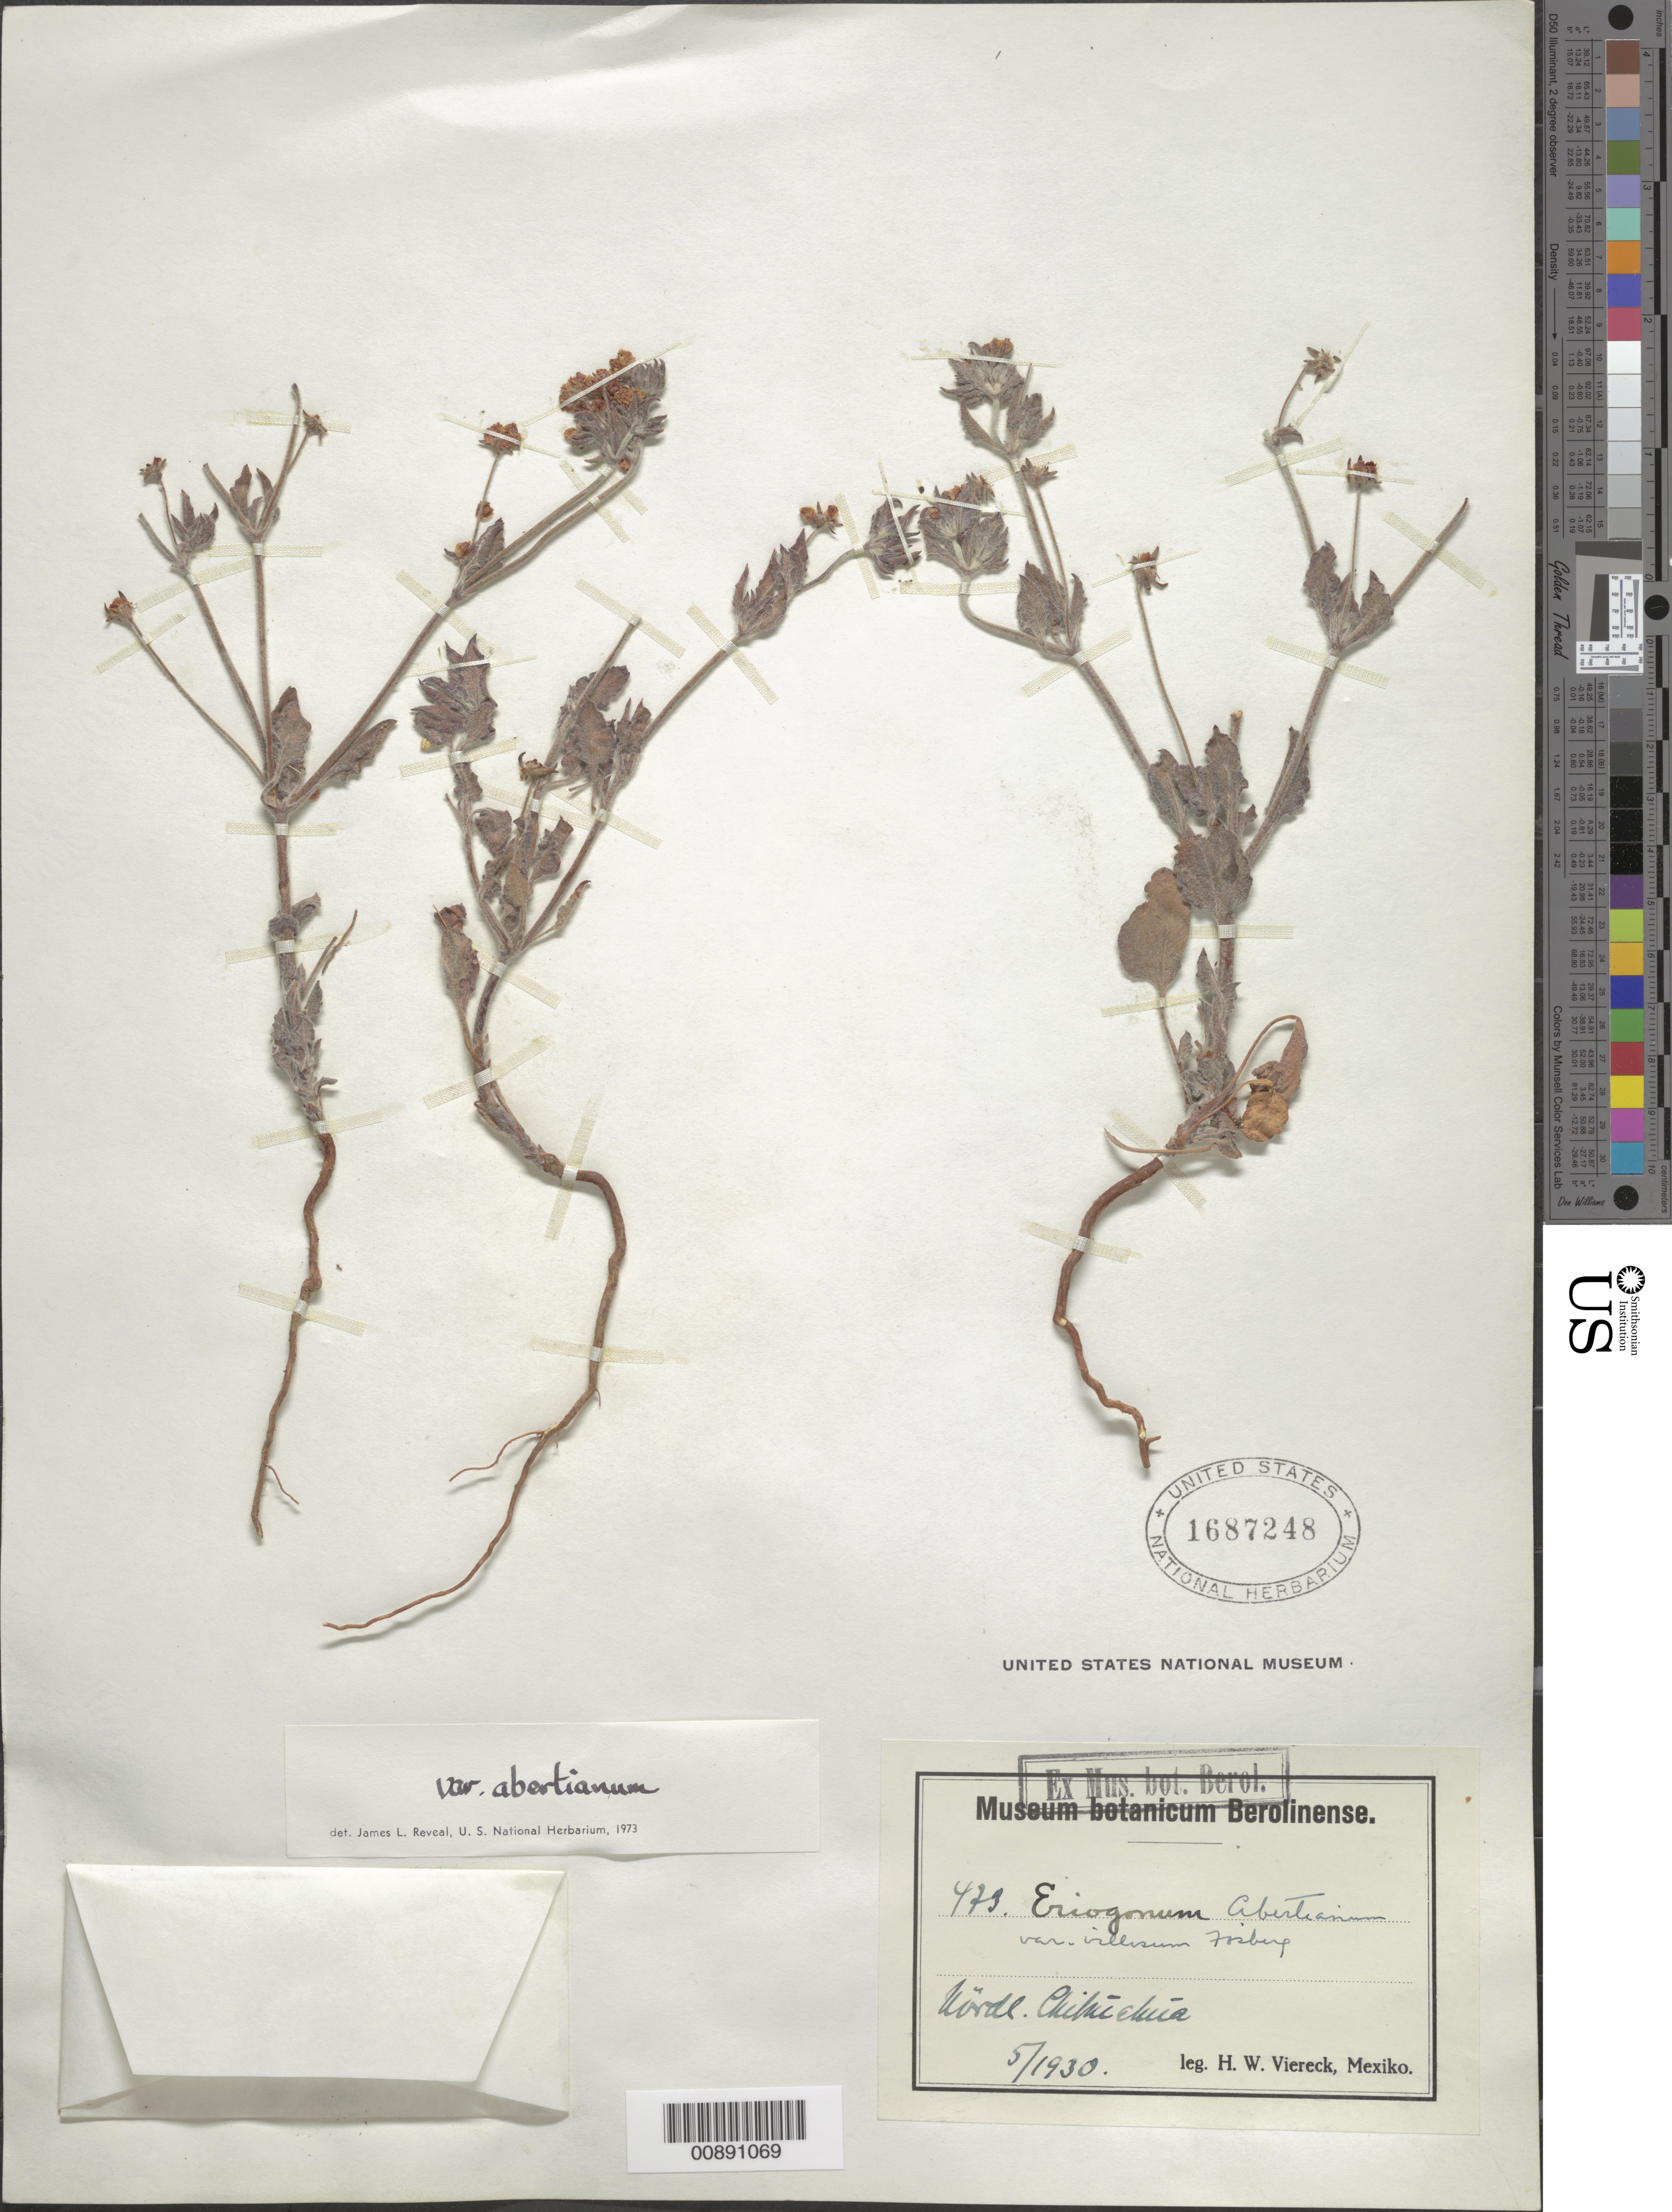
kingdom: Plantae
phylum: Tracheophyta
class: Magnoliopsida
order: Caryophyllales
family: Polygonaceae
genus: Eriogonum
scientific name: Eriogonum abertianum var. abertianum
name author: Torr.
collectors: H. W. Viereck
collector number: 473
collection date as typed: May 1930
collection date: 1930-05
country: Mexico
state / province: Chihuahua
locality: Nördl. [sic] Chihuahua.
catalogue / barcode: US 1687248